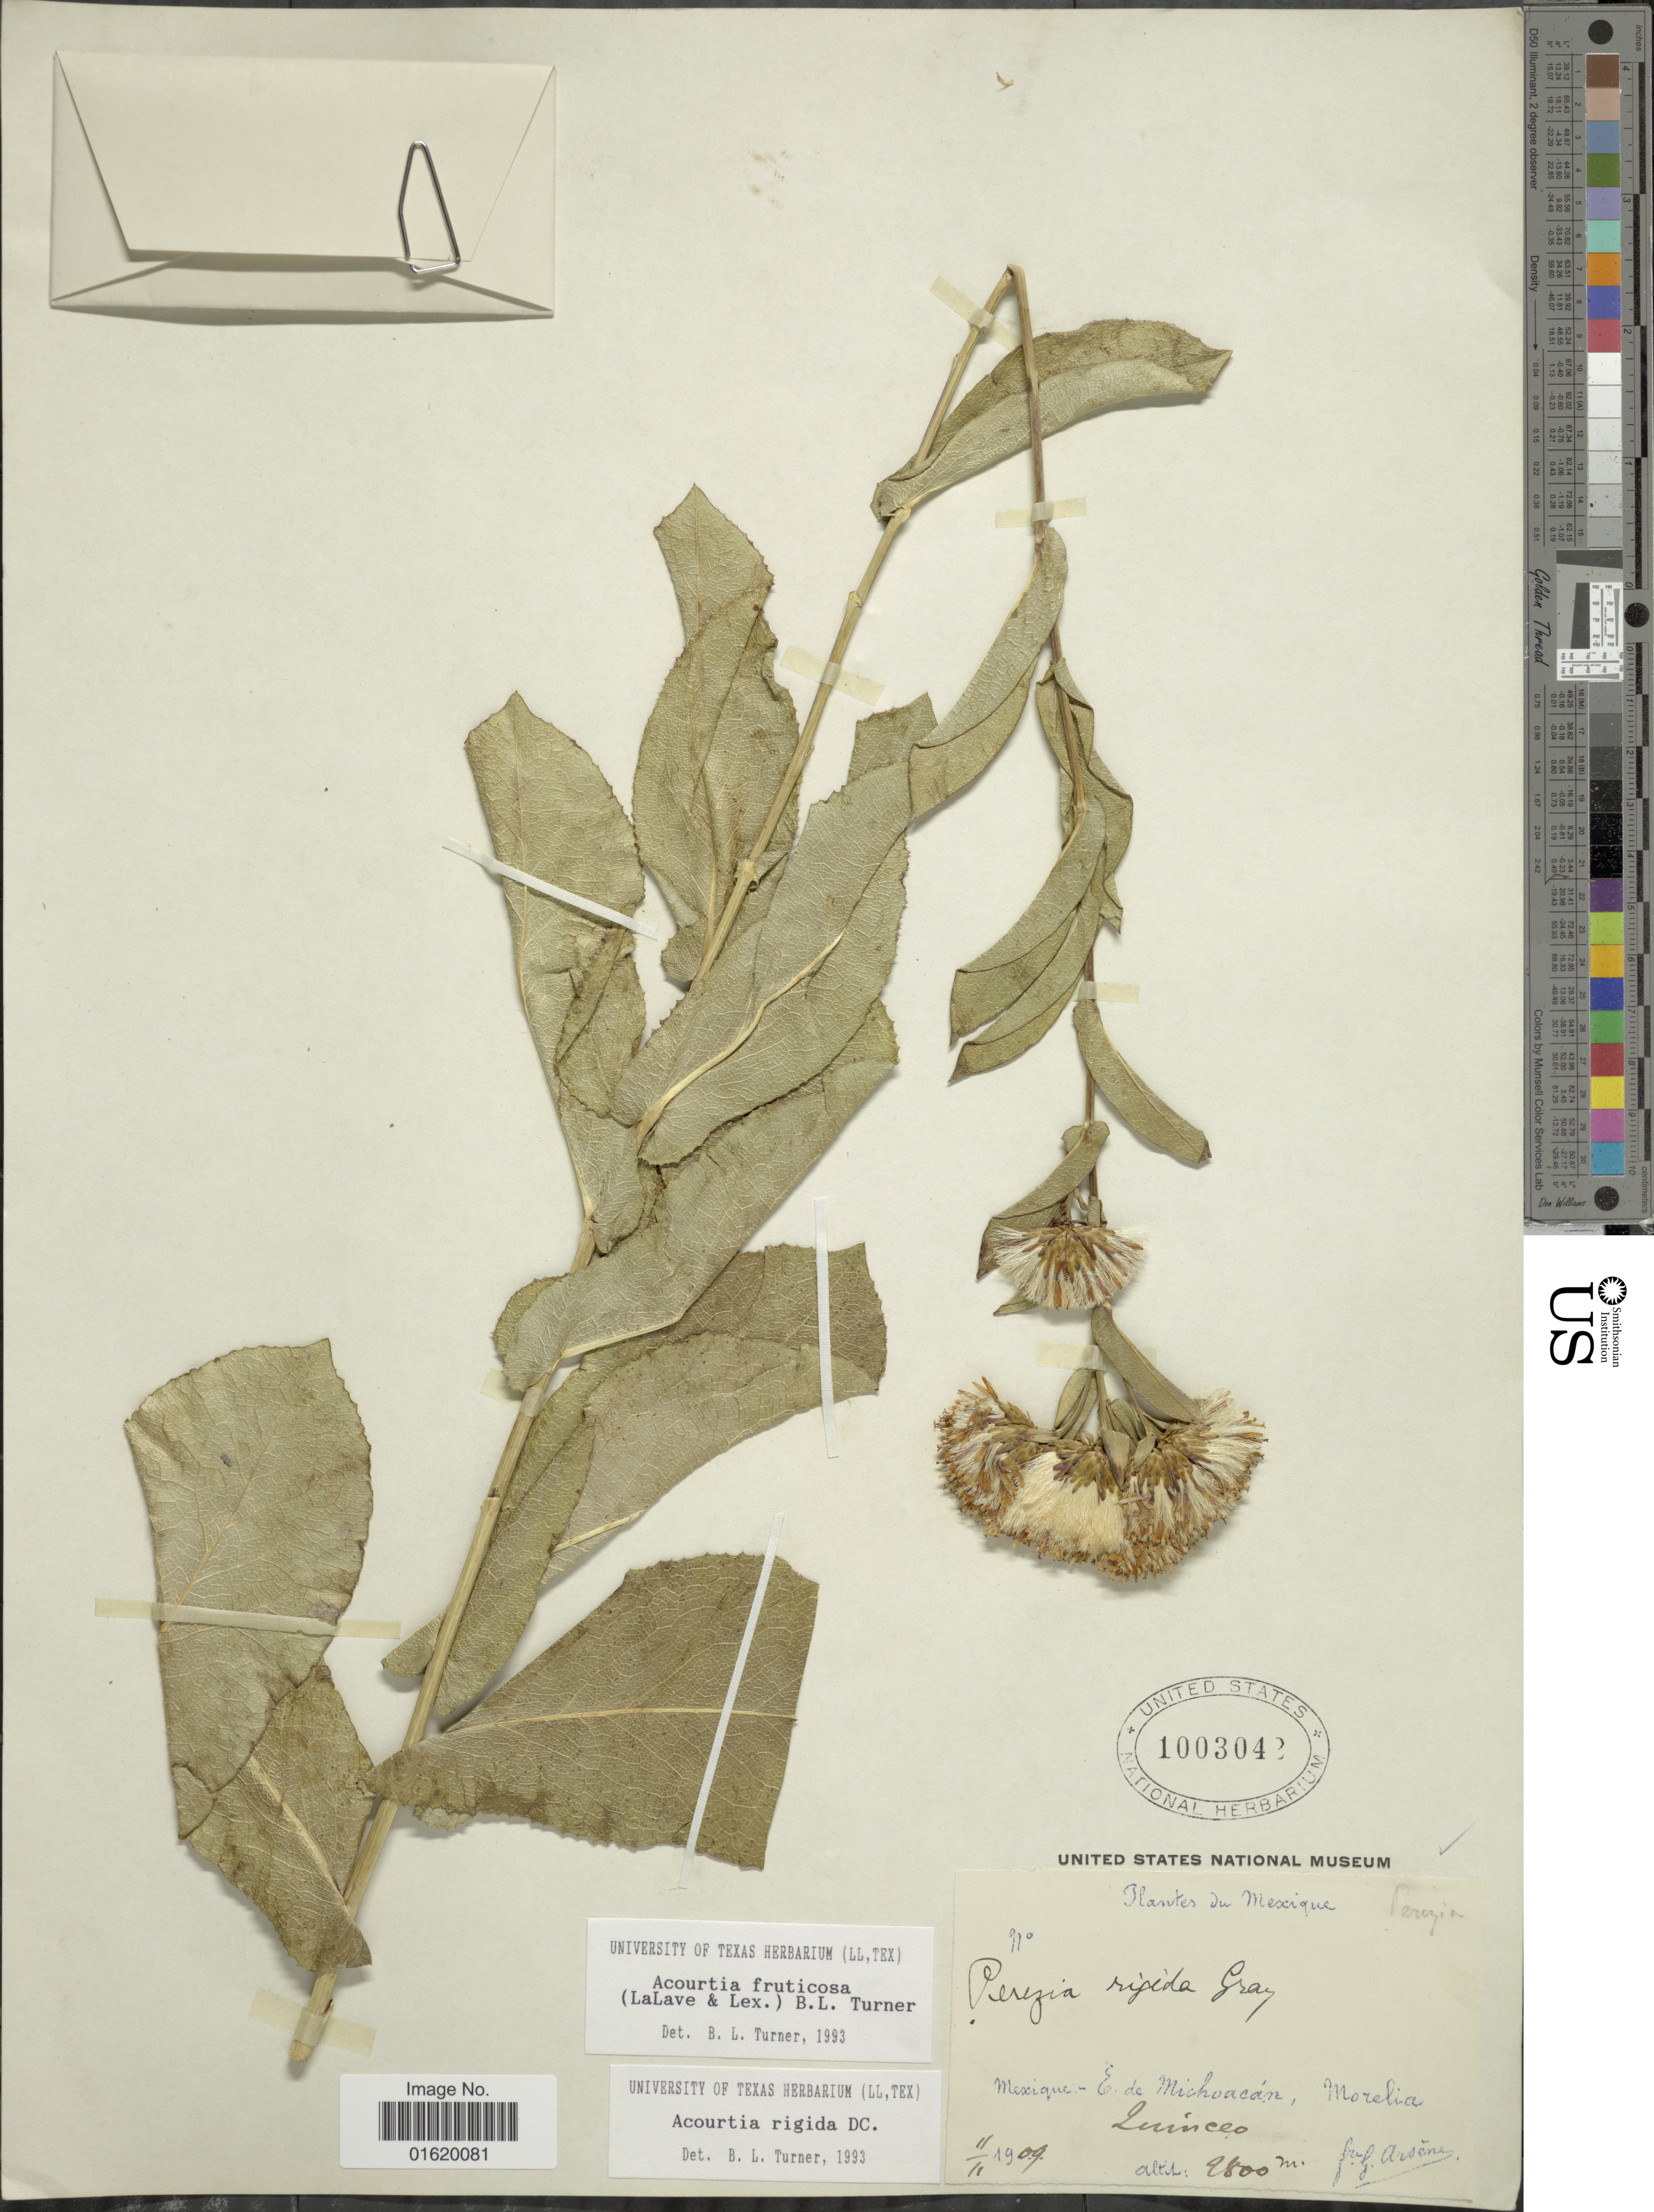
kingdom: Plantae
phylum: Tracheophyta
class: Magnoliopsida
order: Asterales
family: Asteraceae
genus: Acourtia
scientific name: Acourtia fruticosa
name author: (La Llave & Lex.) B.L. Turner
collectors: Bro. G. Arsène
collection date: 1909-11-11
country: Mexico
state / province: Michoacán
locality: Morelia, Luinceo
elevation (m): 2800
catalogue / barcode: US 1003042